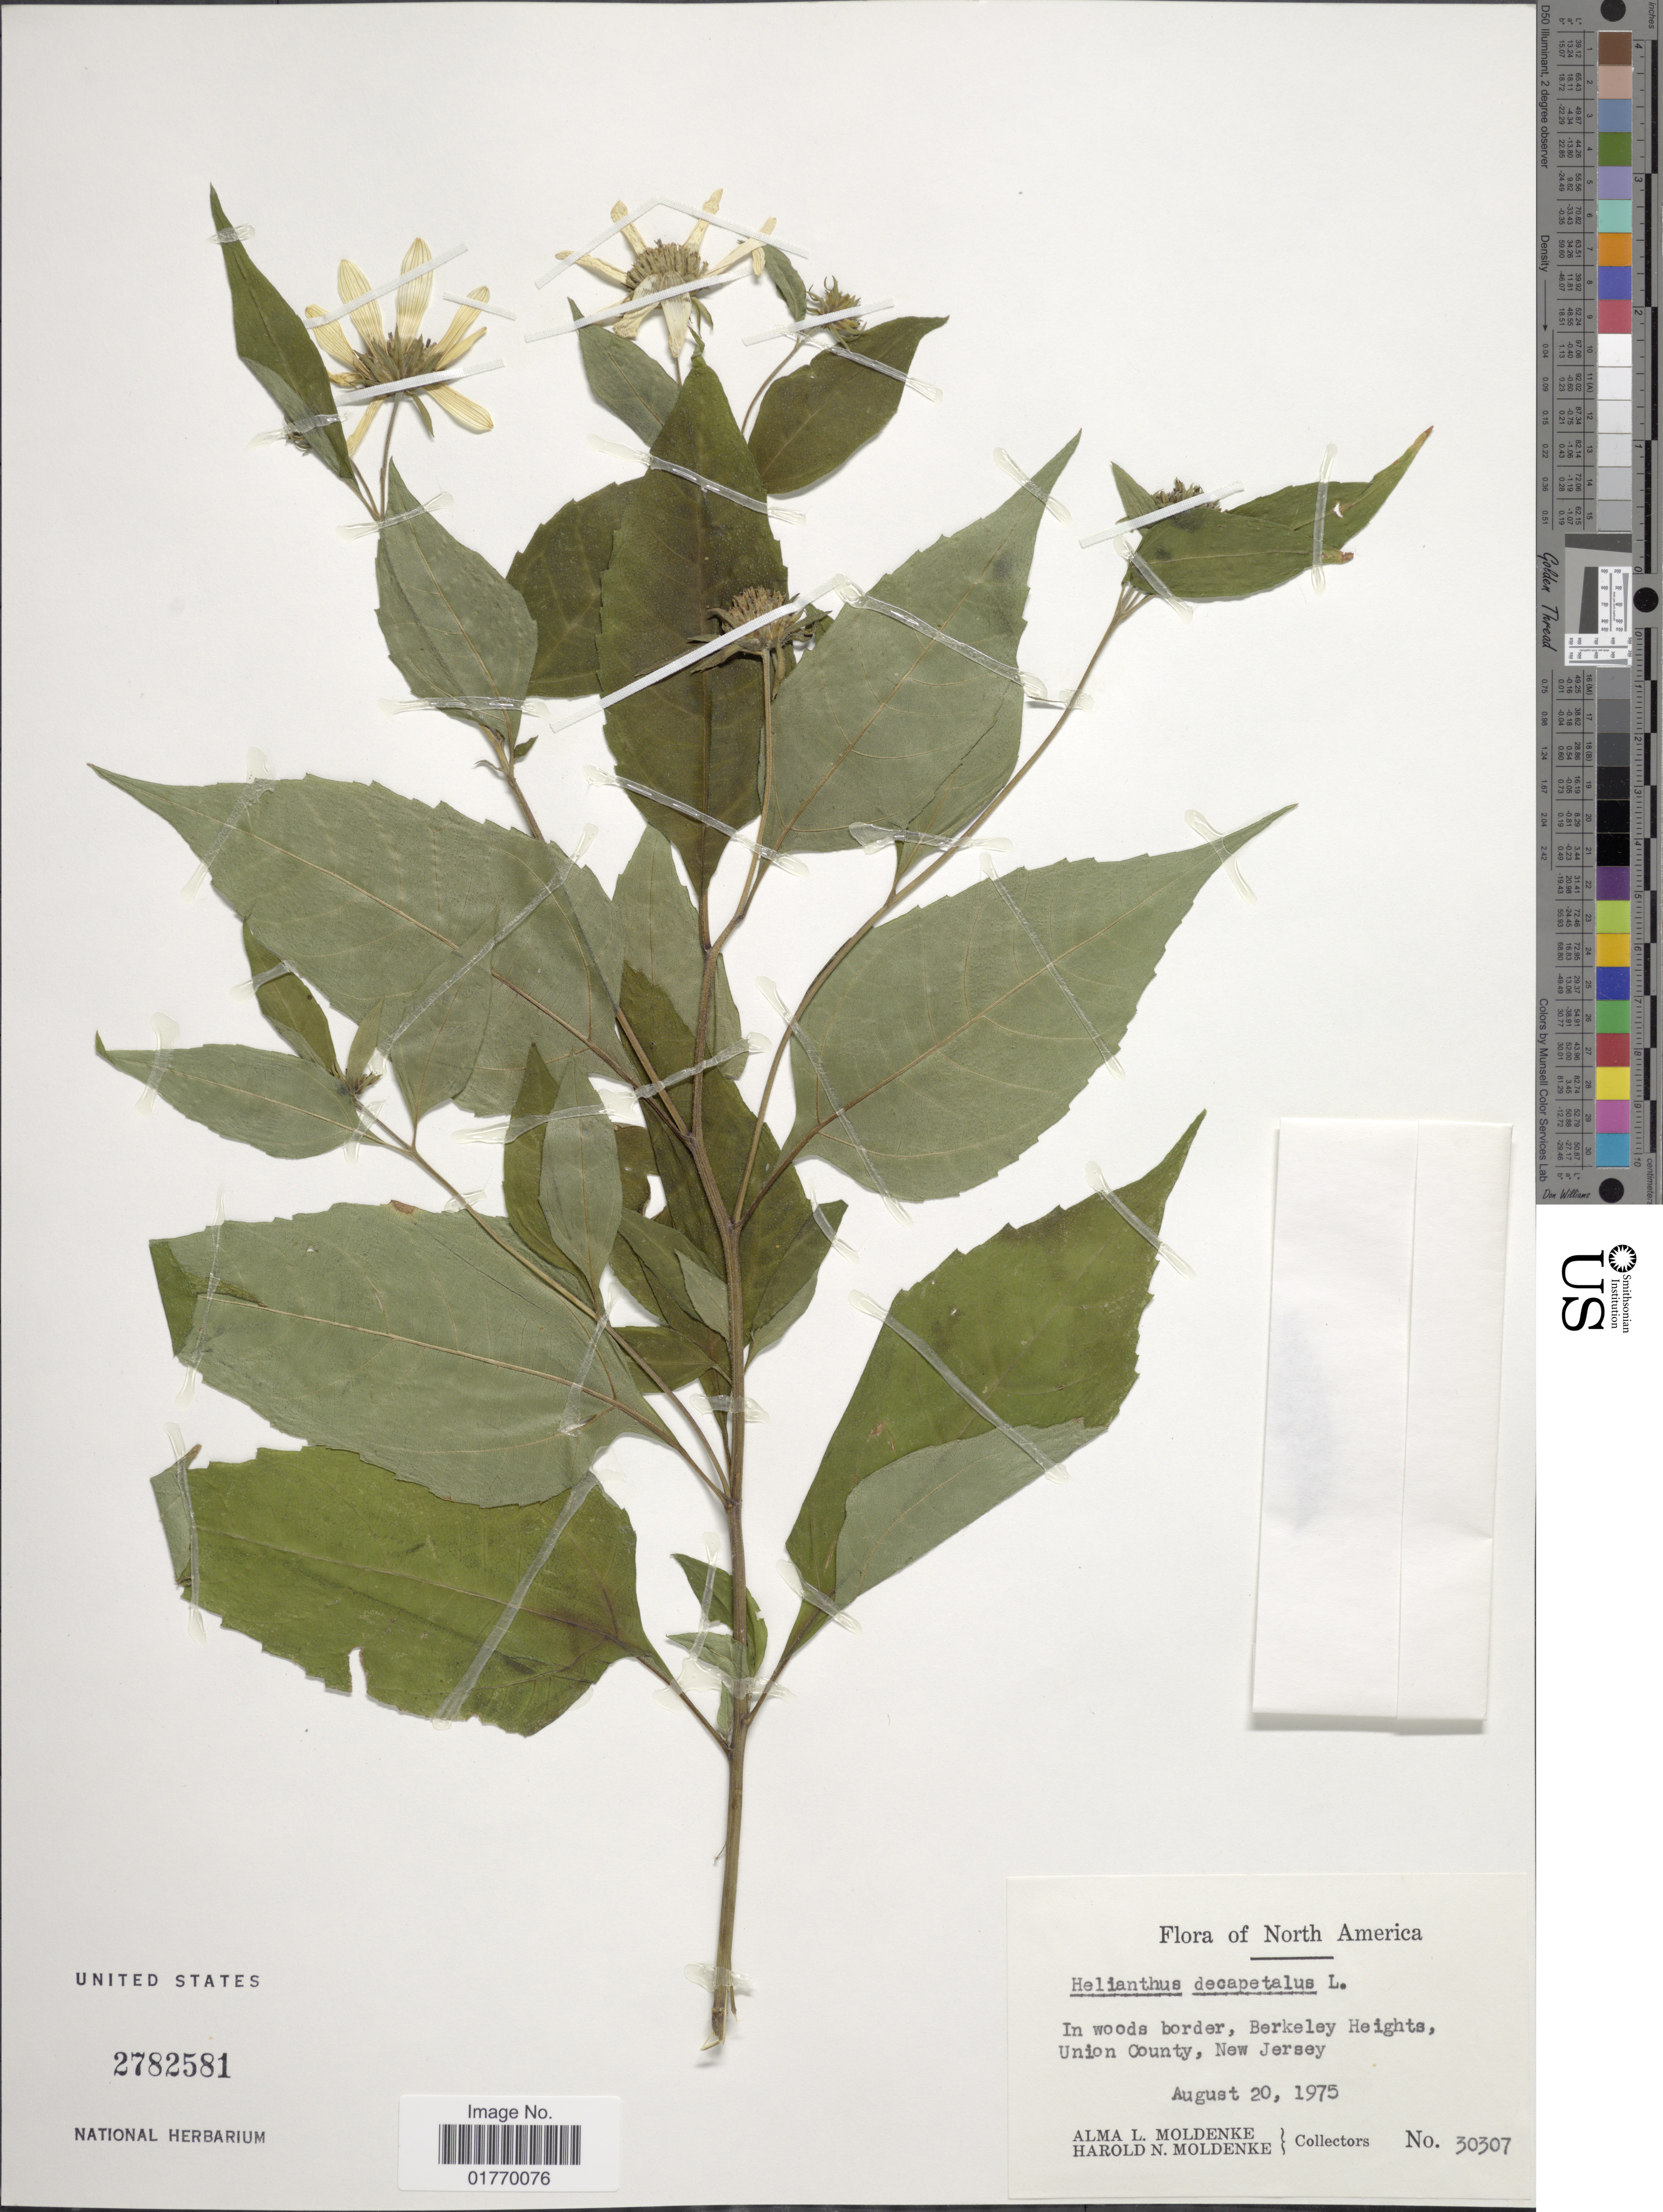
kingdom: Plantae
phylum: Tracheophyta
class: Magnoliopsida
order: Asterales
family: Asteraceae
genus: Helianthus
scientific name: Helianthus decapetalus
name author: L.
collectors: A. L. Moldenke & H. N. Moldenke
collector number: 30307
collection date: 1975-08-20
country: United States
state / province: New Jersey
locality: In woods border, Berkeley Heights, Union County, New Jersey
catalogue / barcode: US 2782581